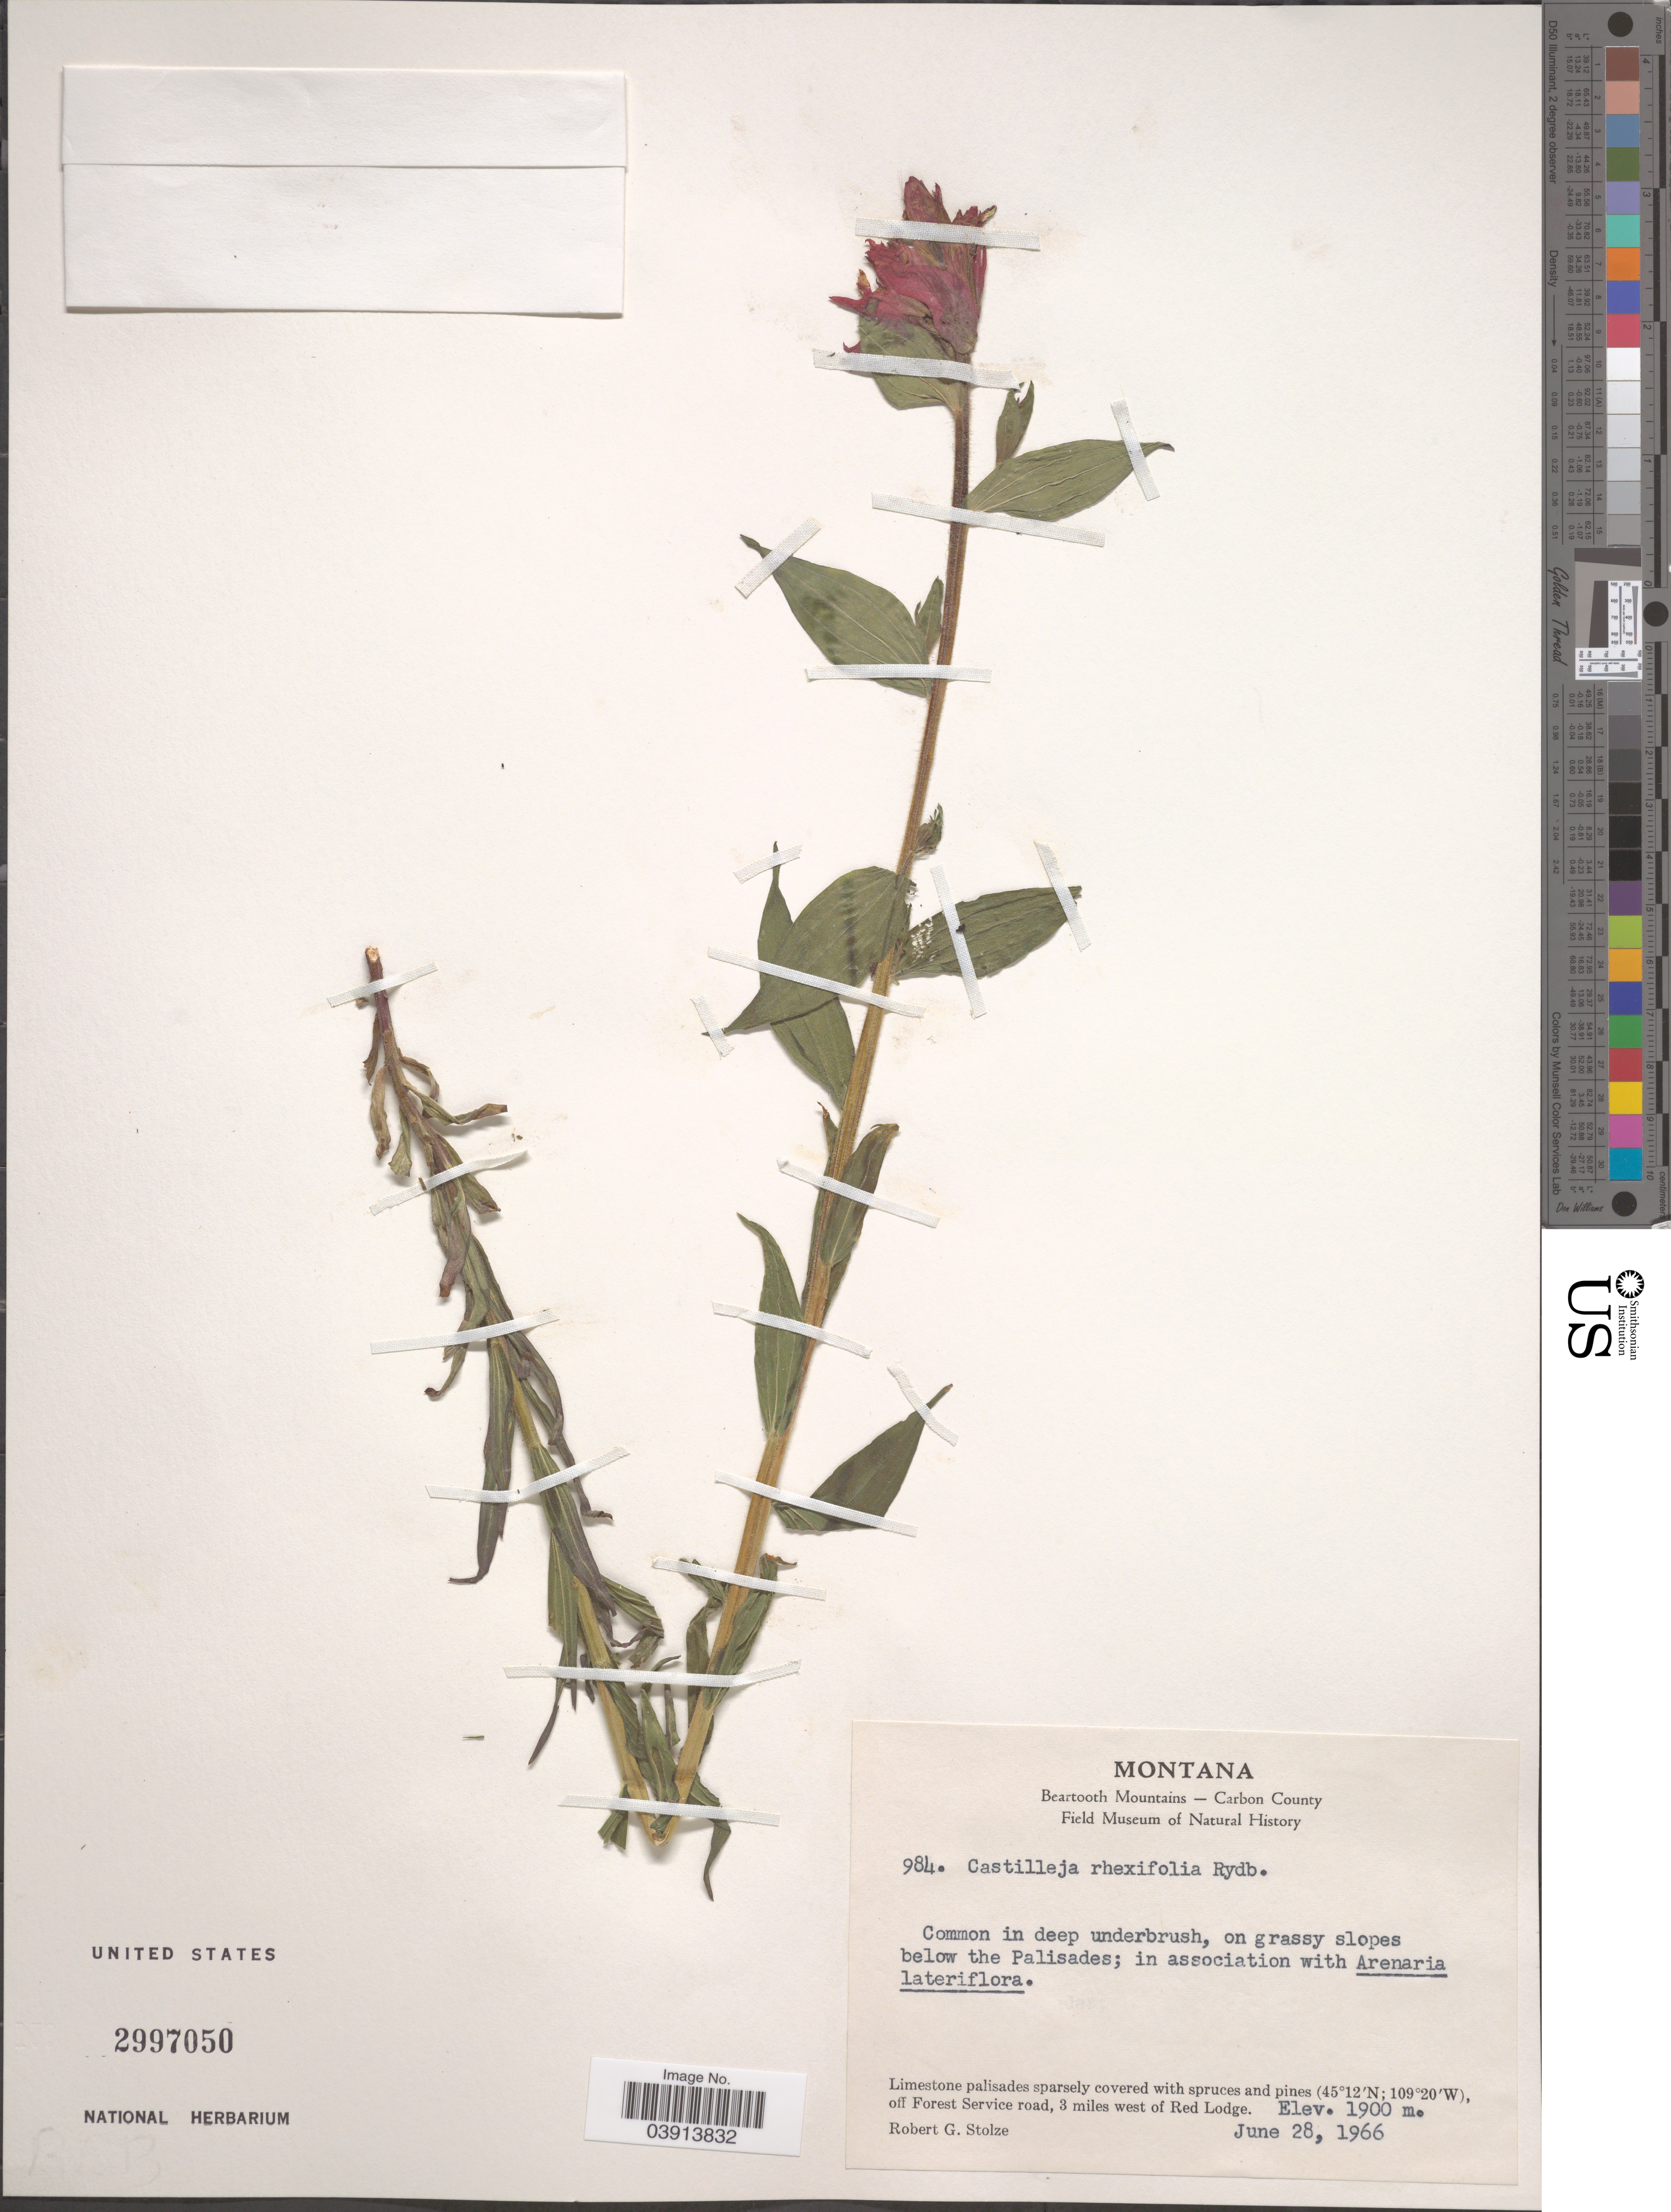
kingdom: Plantae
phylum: Tracheophyta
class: Magnoliopsida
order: Lamiales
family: Orobanchaceae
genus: Castilleja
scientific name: Castilleja rhexiifolia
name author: Rydb.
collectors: R. G. Stolze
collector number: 984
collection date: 1966-06-28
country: United States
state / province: Montana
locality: Beartooth Mountains - Carbon County. Off Forest Service road, 3 miles west of Red Lodge.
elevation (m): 1900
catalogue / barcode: US 2997050